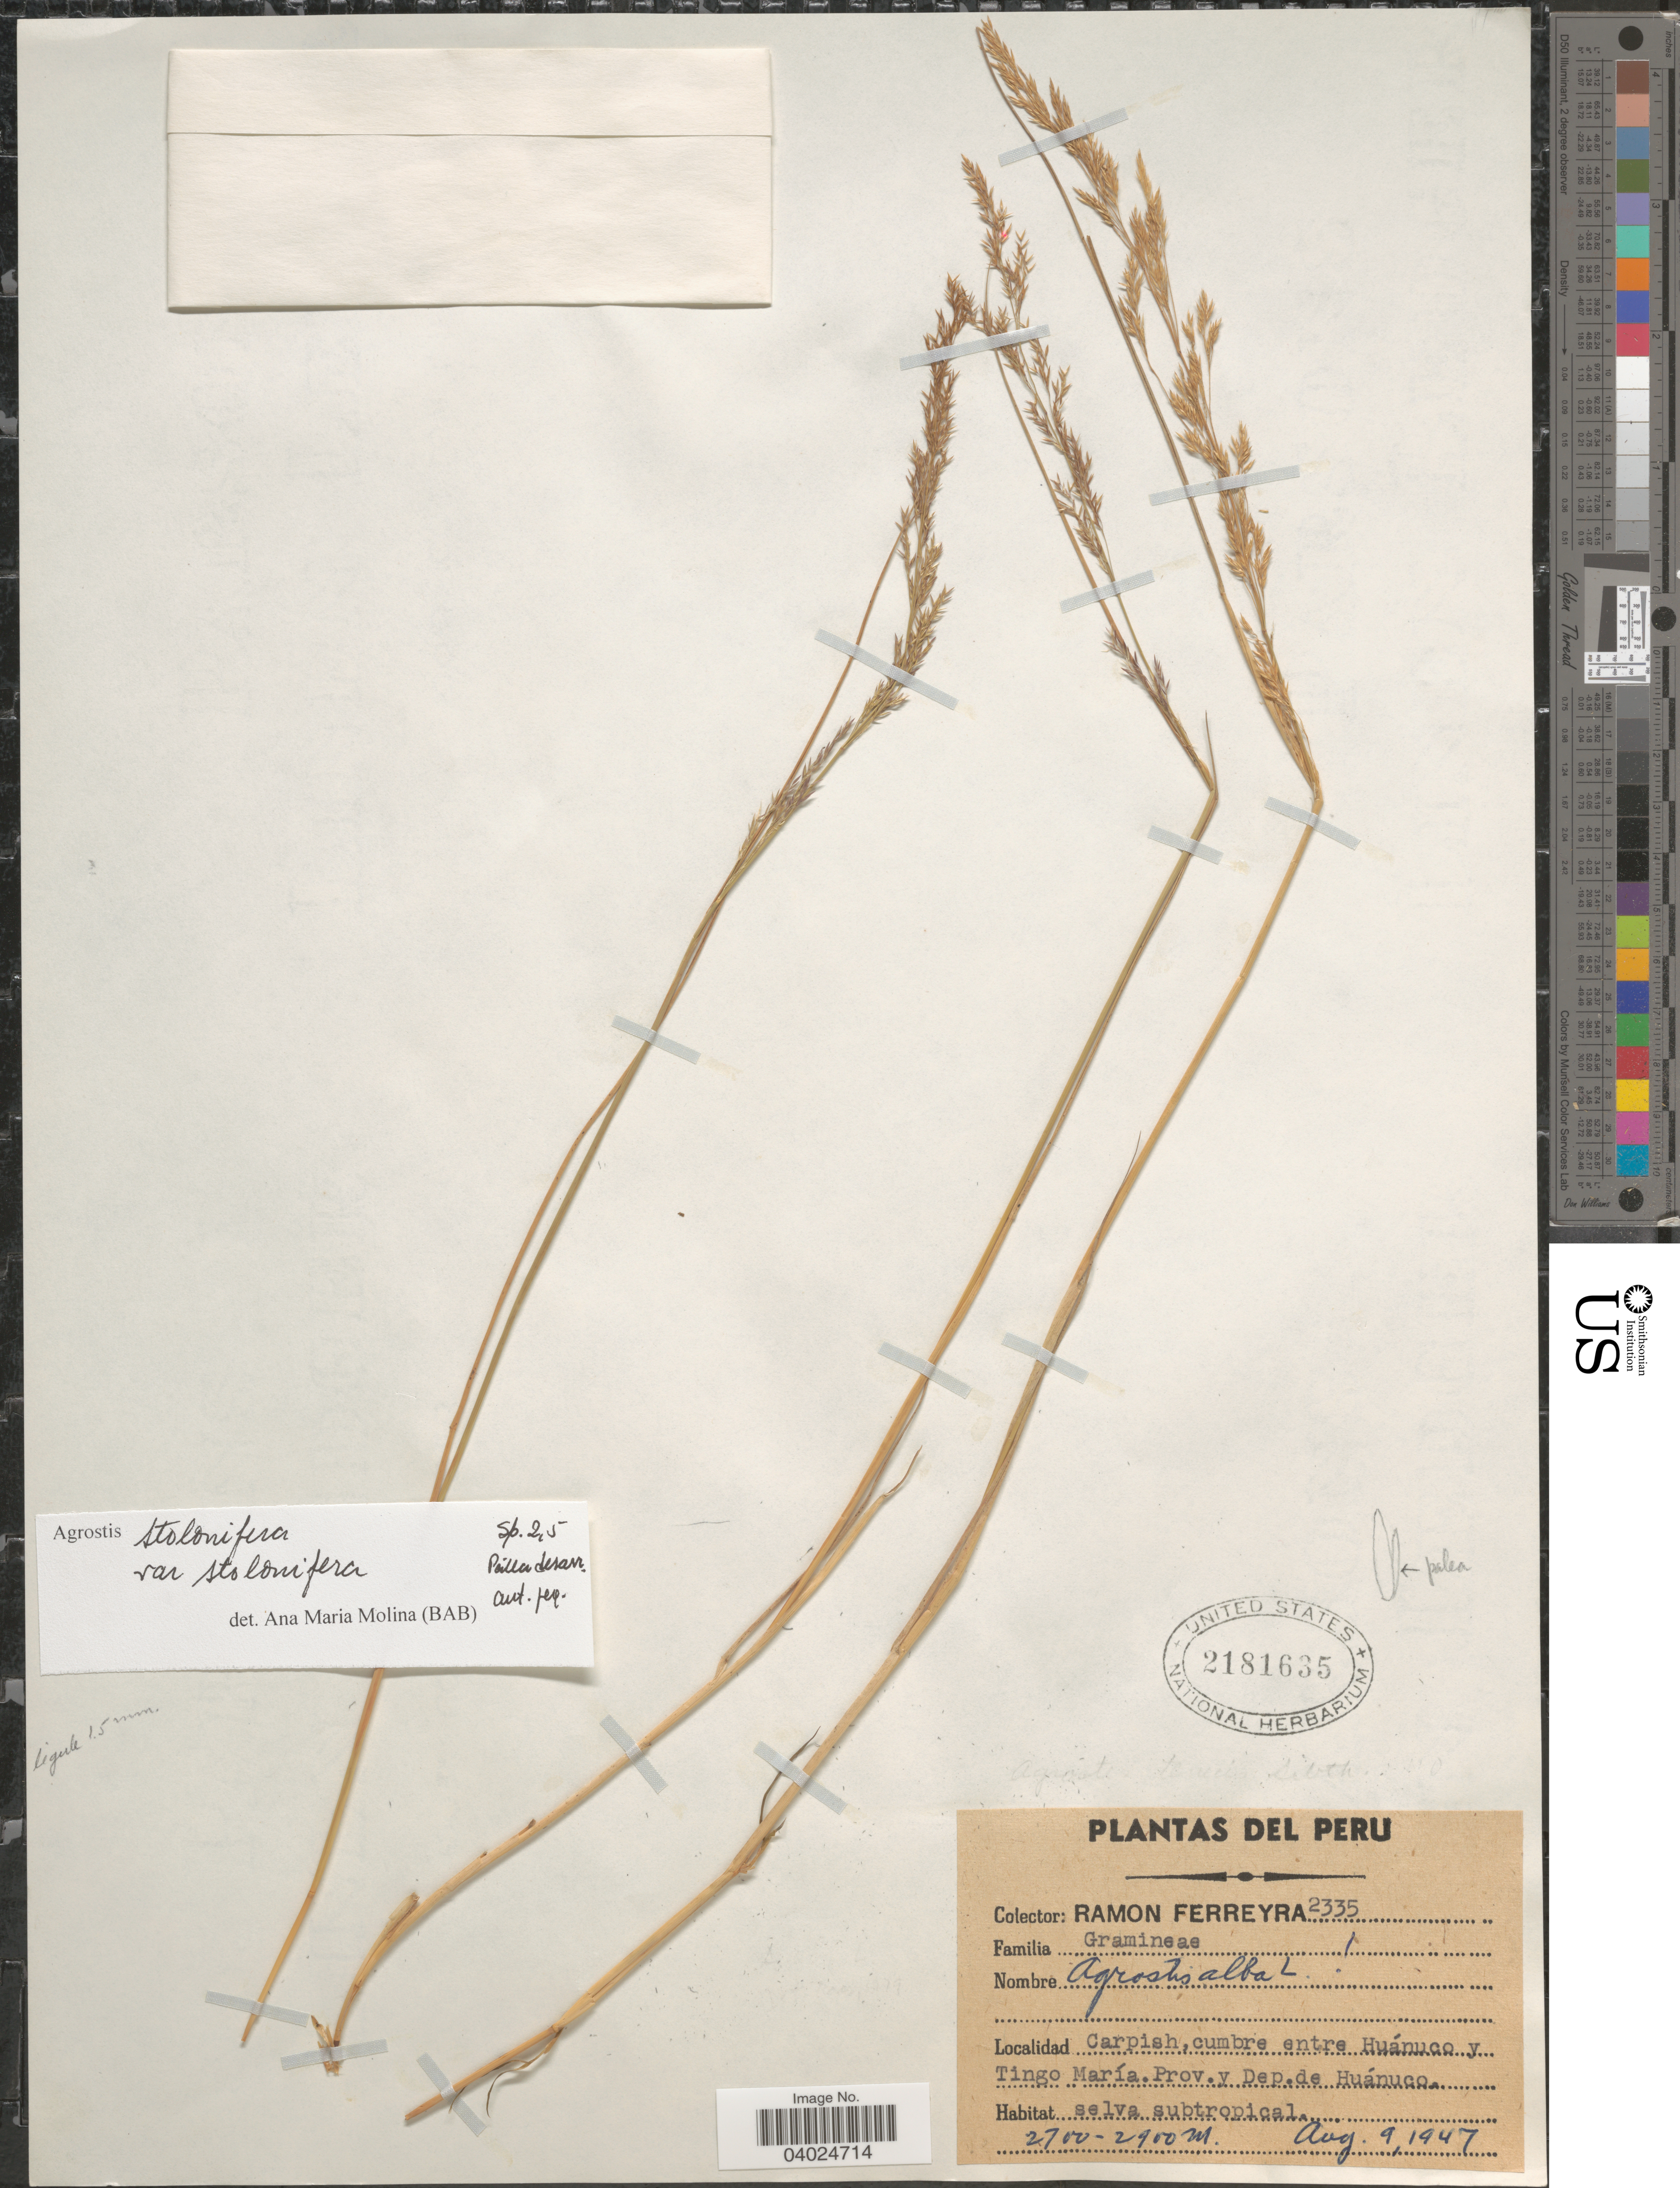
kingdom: Plantae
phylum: Tracheophyta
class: Liliopsida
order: Poales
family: Poaceae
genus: Agrostis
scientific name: Agrostis stolonifera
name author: L.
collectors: R. A. Ferreyra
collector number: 2335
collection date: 1947-08-09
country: Peru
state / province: Huánuco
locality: Carpish, cumbre entre Huánuco y Tingo María. Prov. y Dep. de Huánuco.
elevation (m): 2700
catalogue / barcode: US 2181635